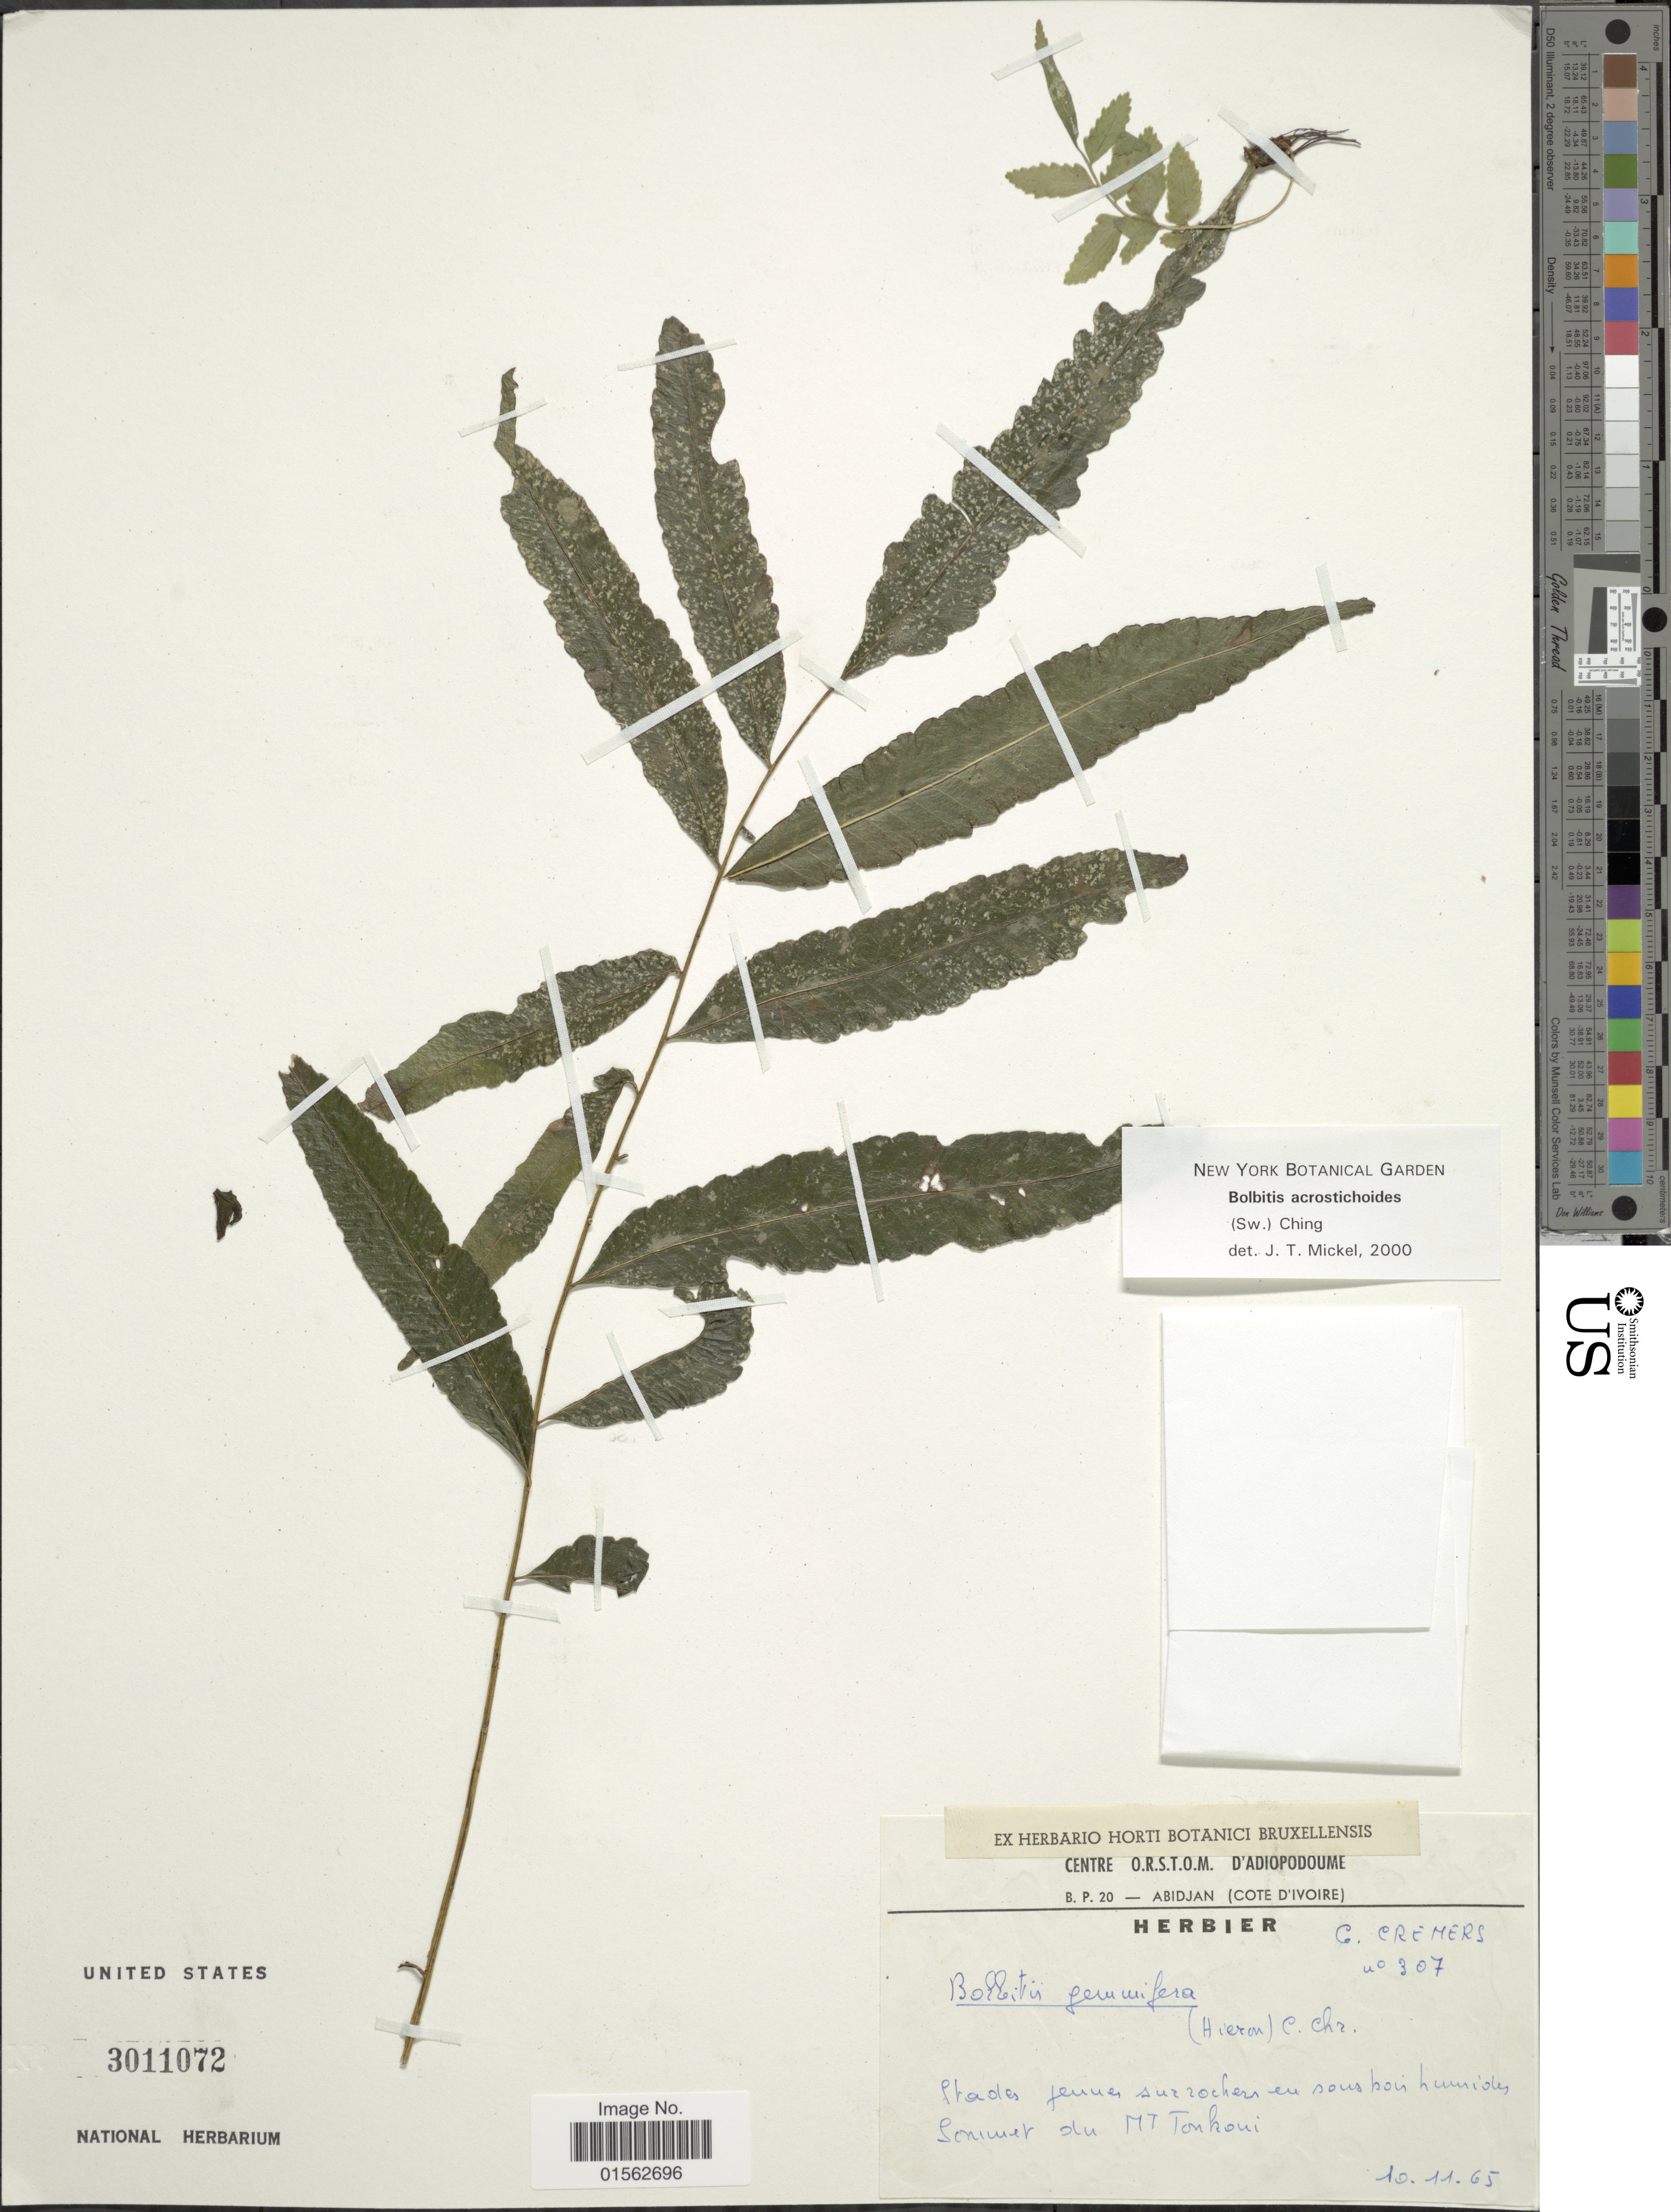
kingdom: Plantae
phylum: Tracheophyta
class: Polypodiopsida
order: Polypodiales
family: Dryopteridaceae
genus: Bolbitis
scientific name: Bolbitis acrostichoides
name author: (Hook.) Ching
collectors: G. Cremers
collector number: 307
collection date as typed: Transcribed d/m/y: 10/11/65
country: Ivory Coast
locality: Shadesjeunes sur rochers en sous bois humides Sommet du Mt. Tonkoui.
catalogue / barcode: US 3011072